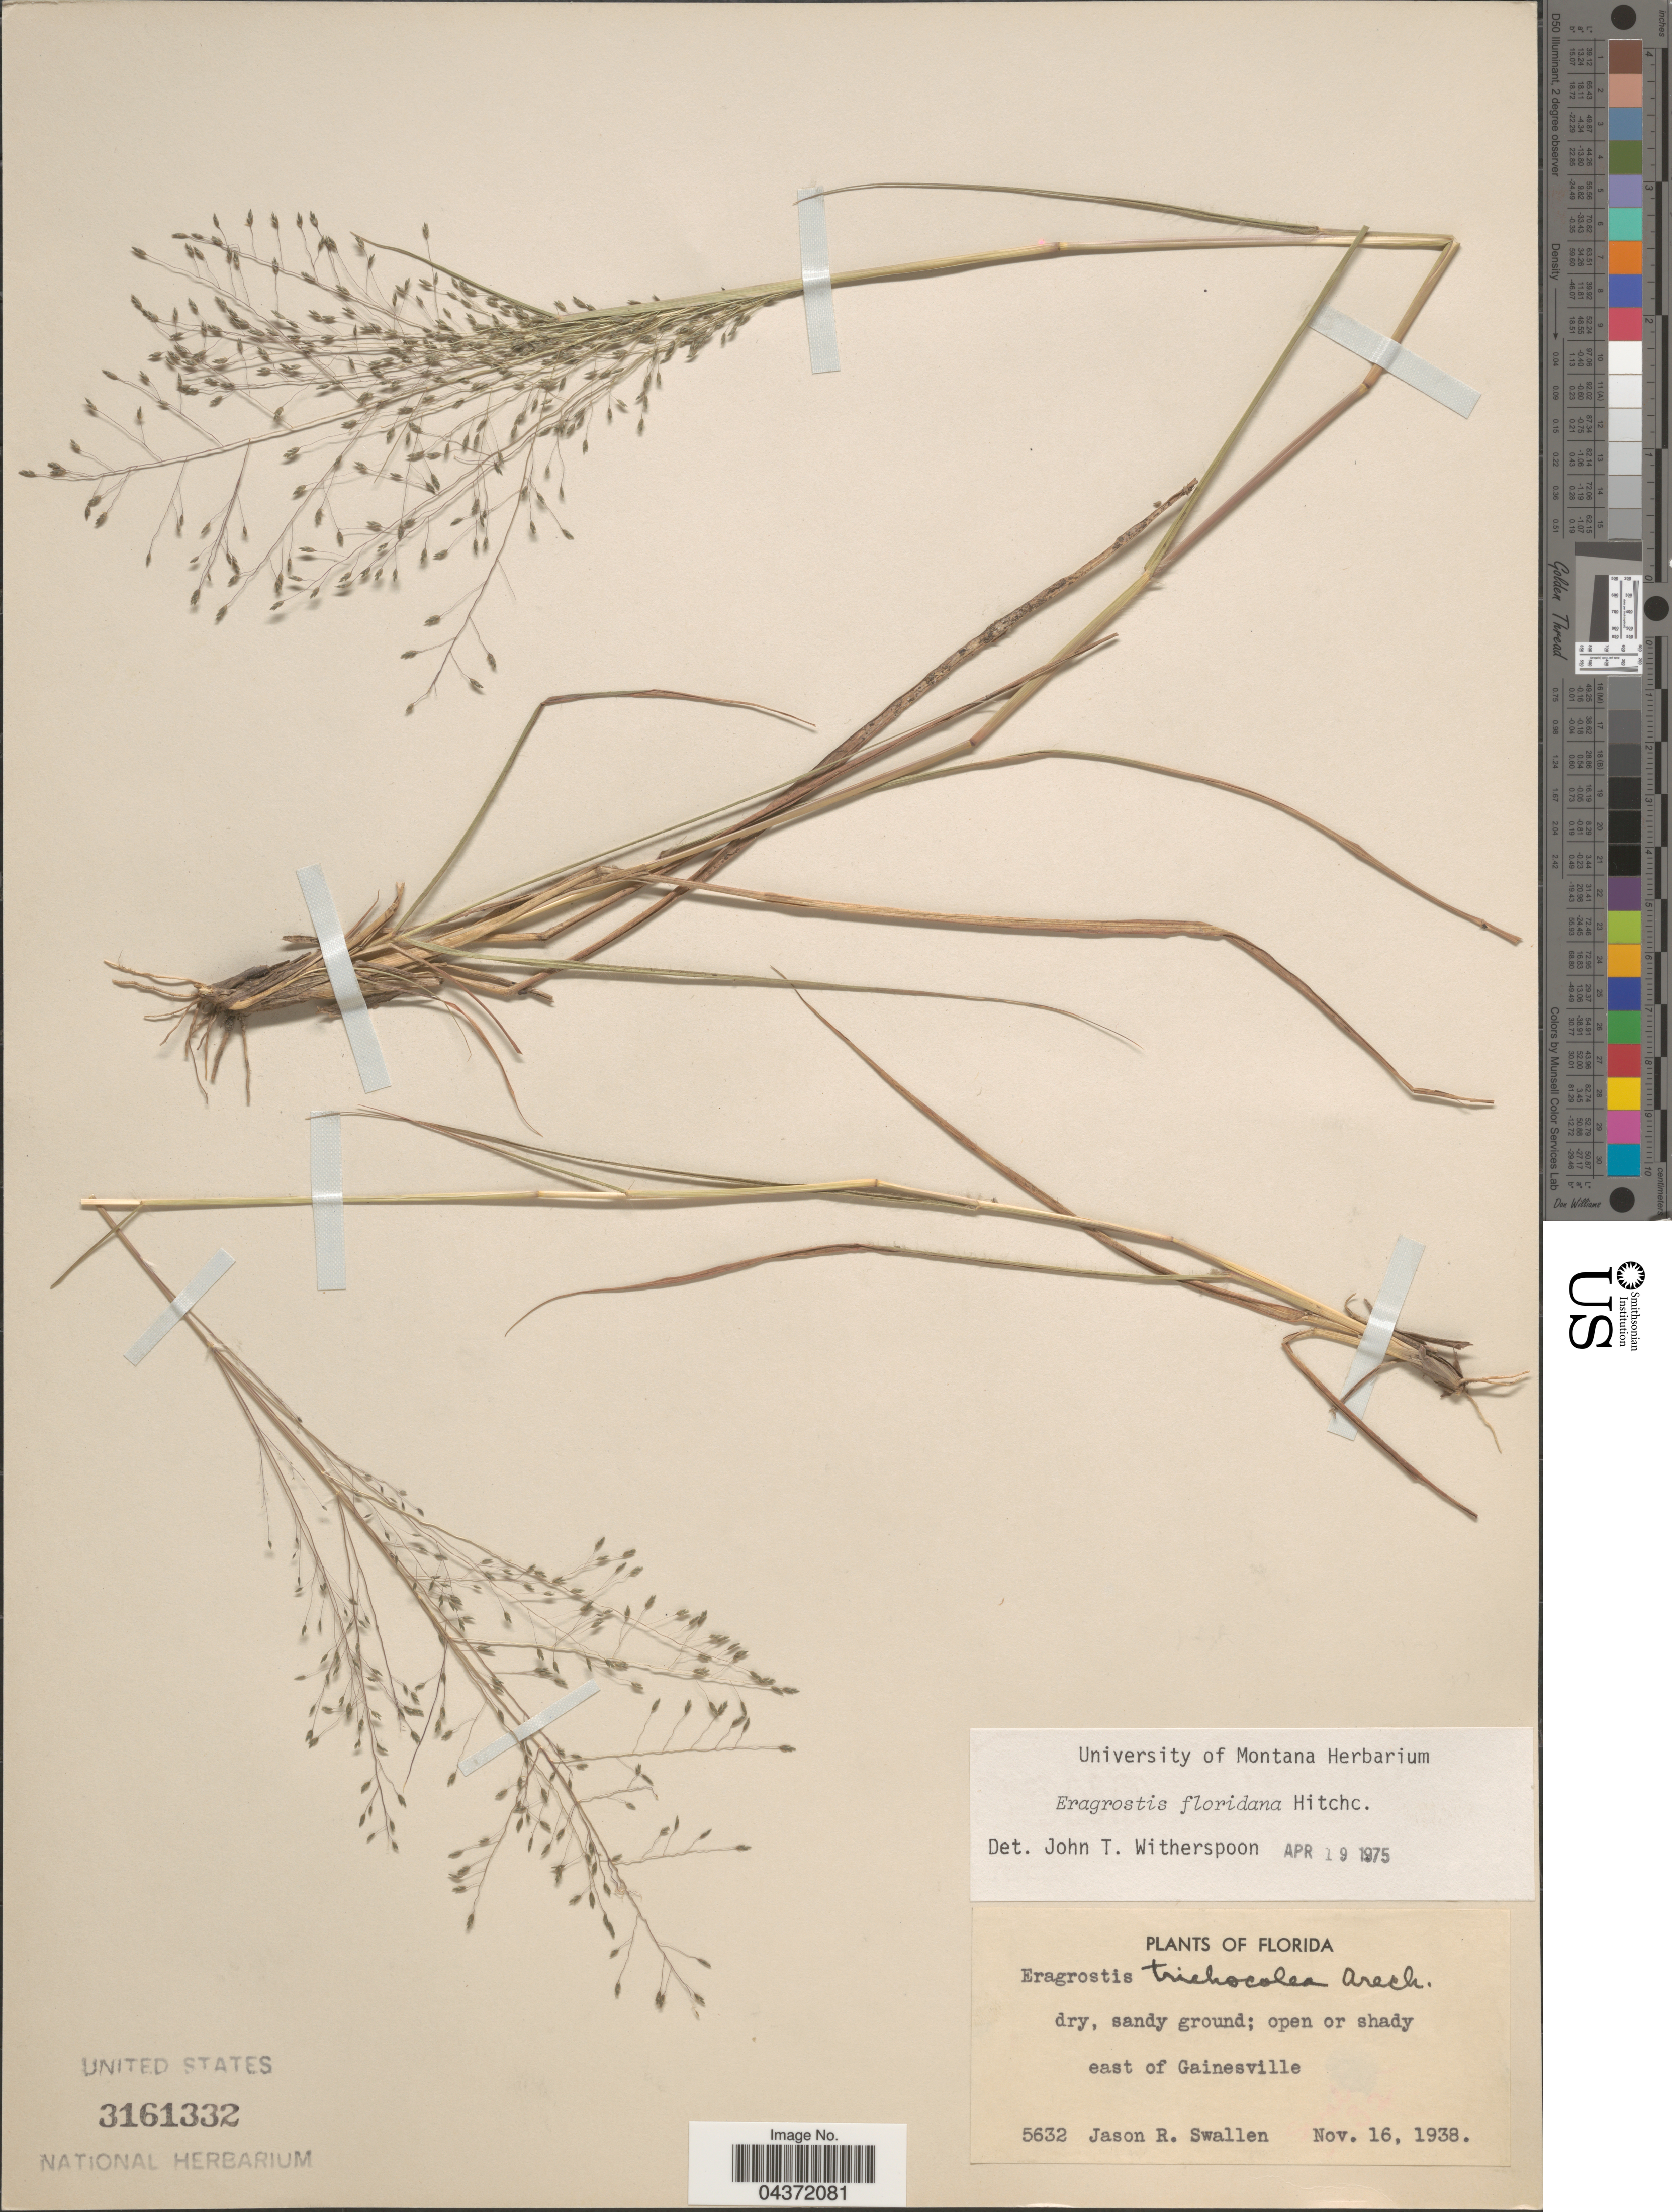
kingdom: Plantae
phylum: Tracheophyta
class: Liliopsida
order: Poales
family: Poaceae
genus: Eragrostis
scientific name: Eragrostis trichocolea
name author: Hack. & Arechav.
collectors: J. R. Swallen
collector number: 5632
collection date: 1938-11-16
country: United States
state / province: Florida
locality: East of Gainesville.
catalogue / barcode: US 3161332